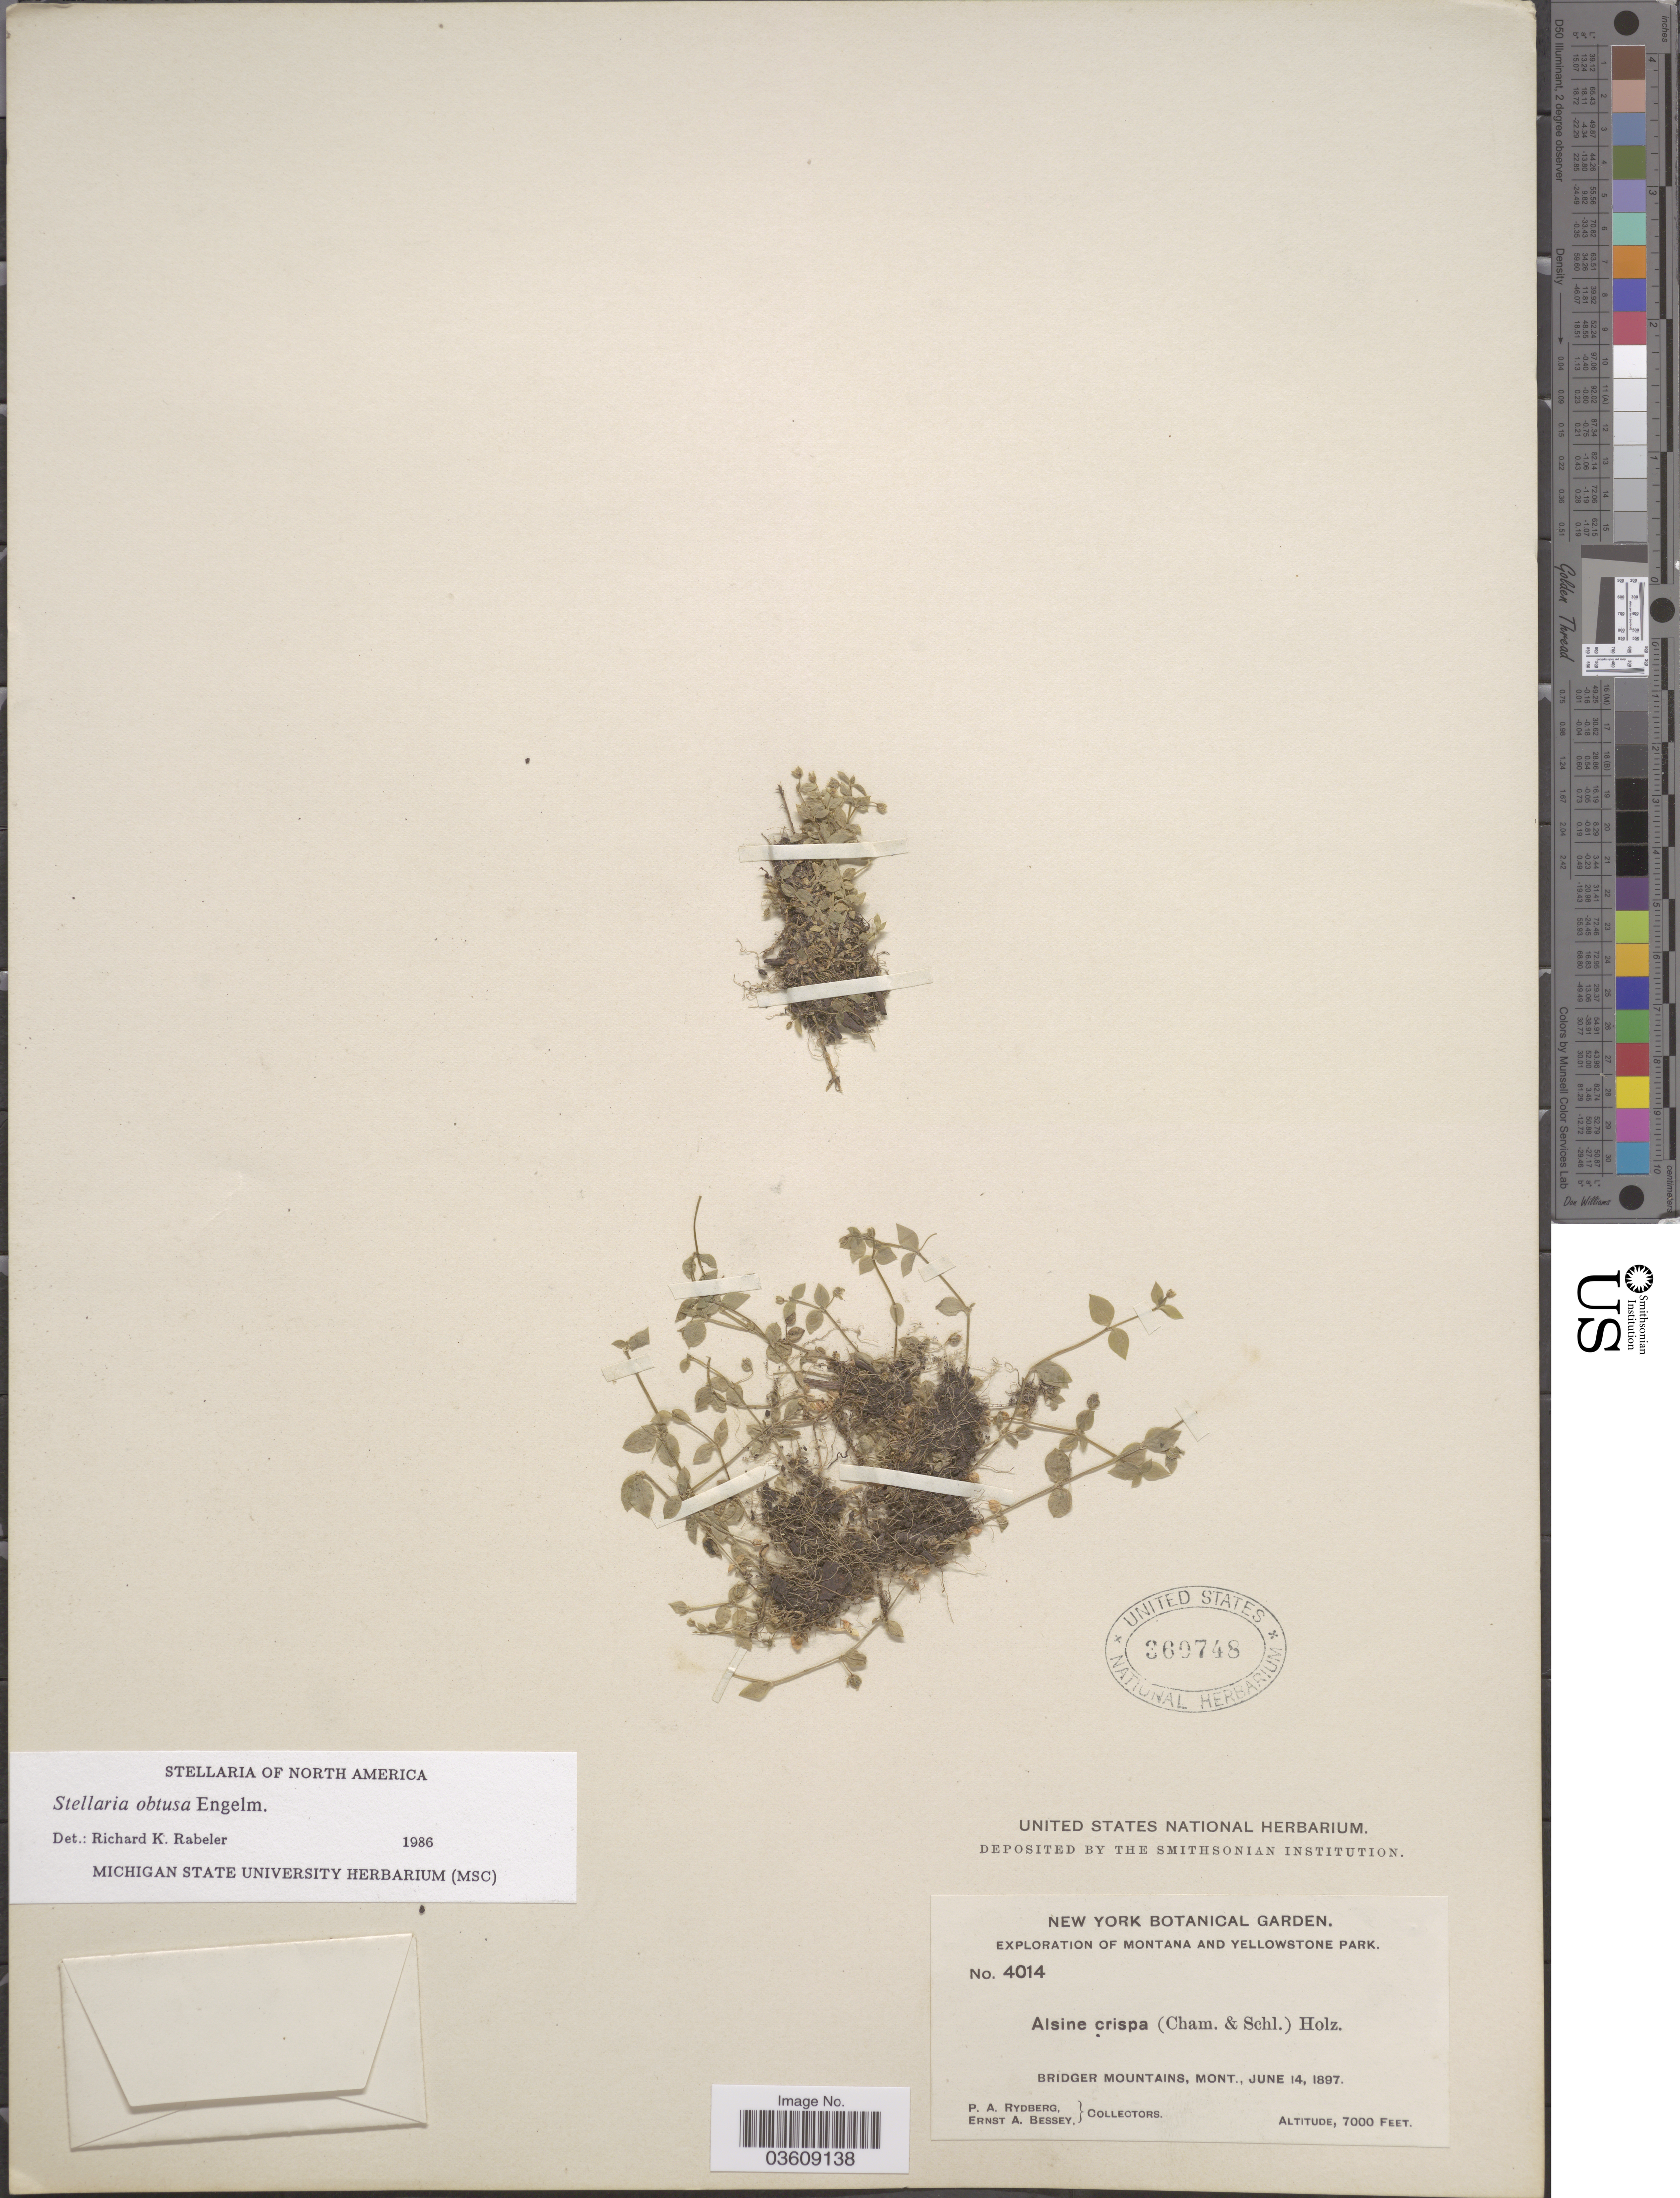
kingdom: Plantae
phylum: Tracheophyta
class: Magnoliopsida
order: Caryophyllales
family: Caryophyllaceae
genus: Engellaria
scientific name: Engellaria obtusa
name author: (Engelm.) Iamonico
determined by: U.S. National Herbarium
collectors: P. A. Rydberg & E. A. Bessey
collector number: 4014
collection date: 1897-06-14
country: United States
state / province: Montana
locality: Yellowstone National Park. Bridger Mountains.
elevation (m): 2134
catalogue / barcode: US 360748